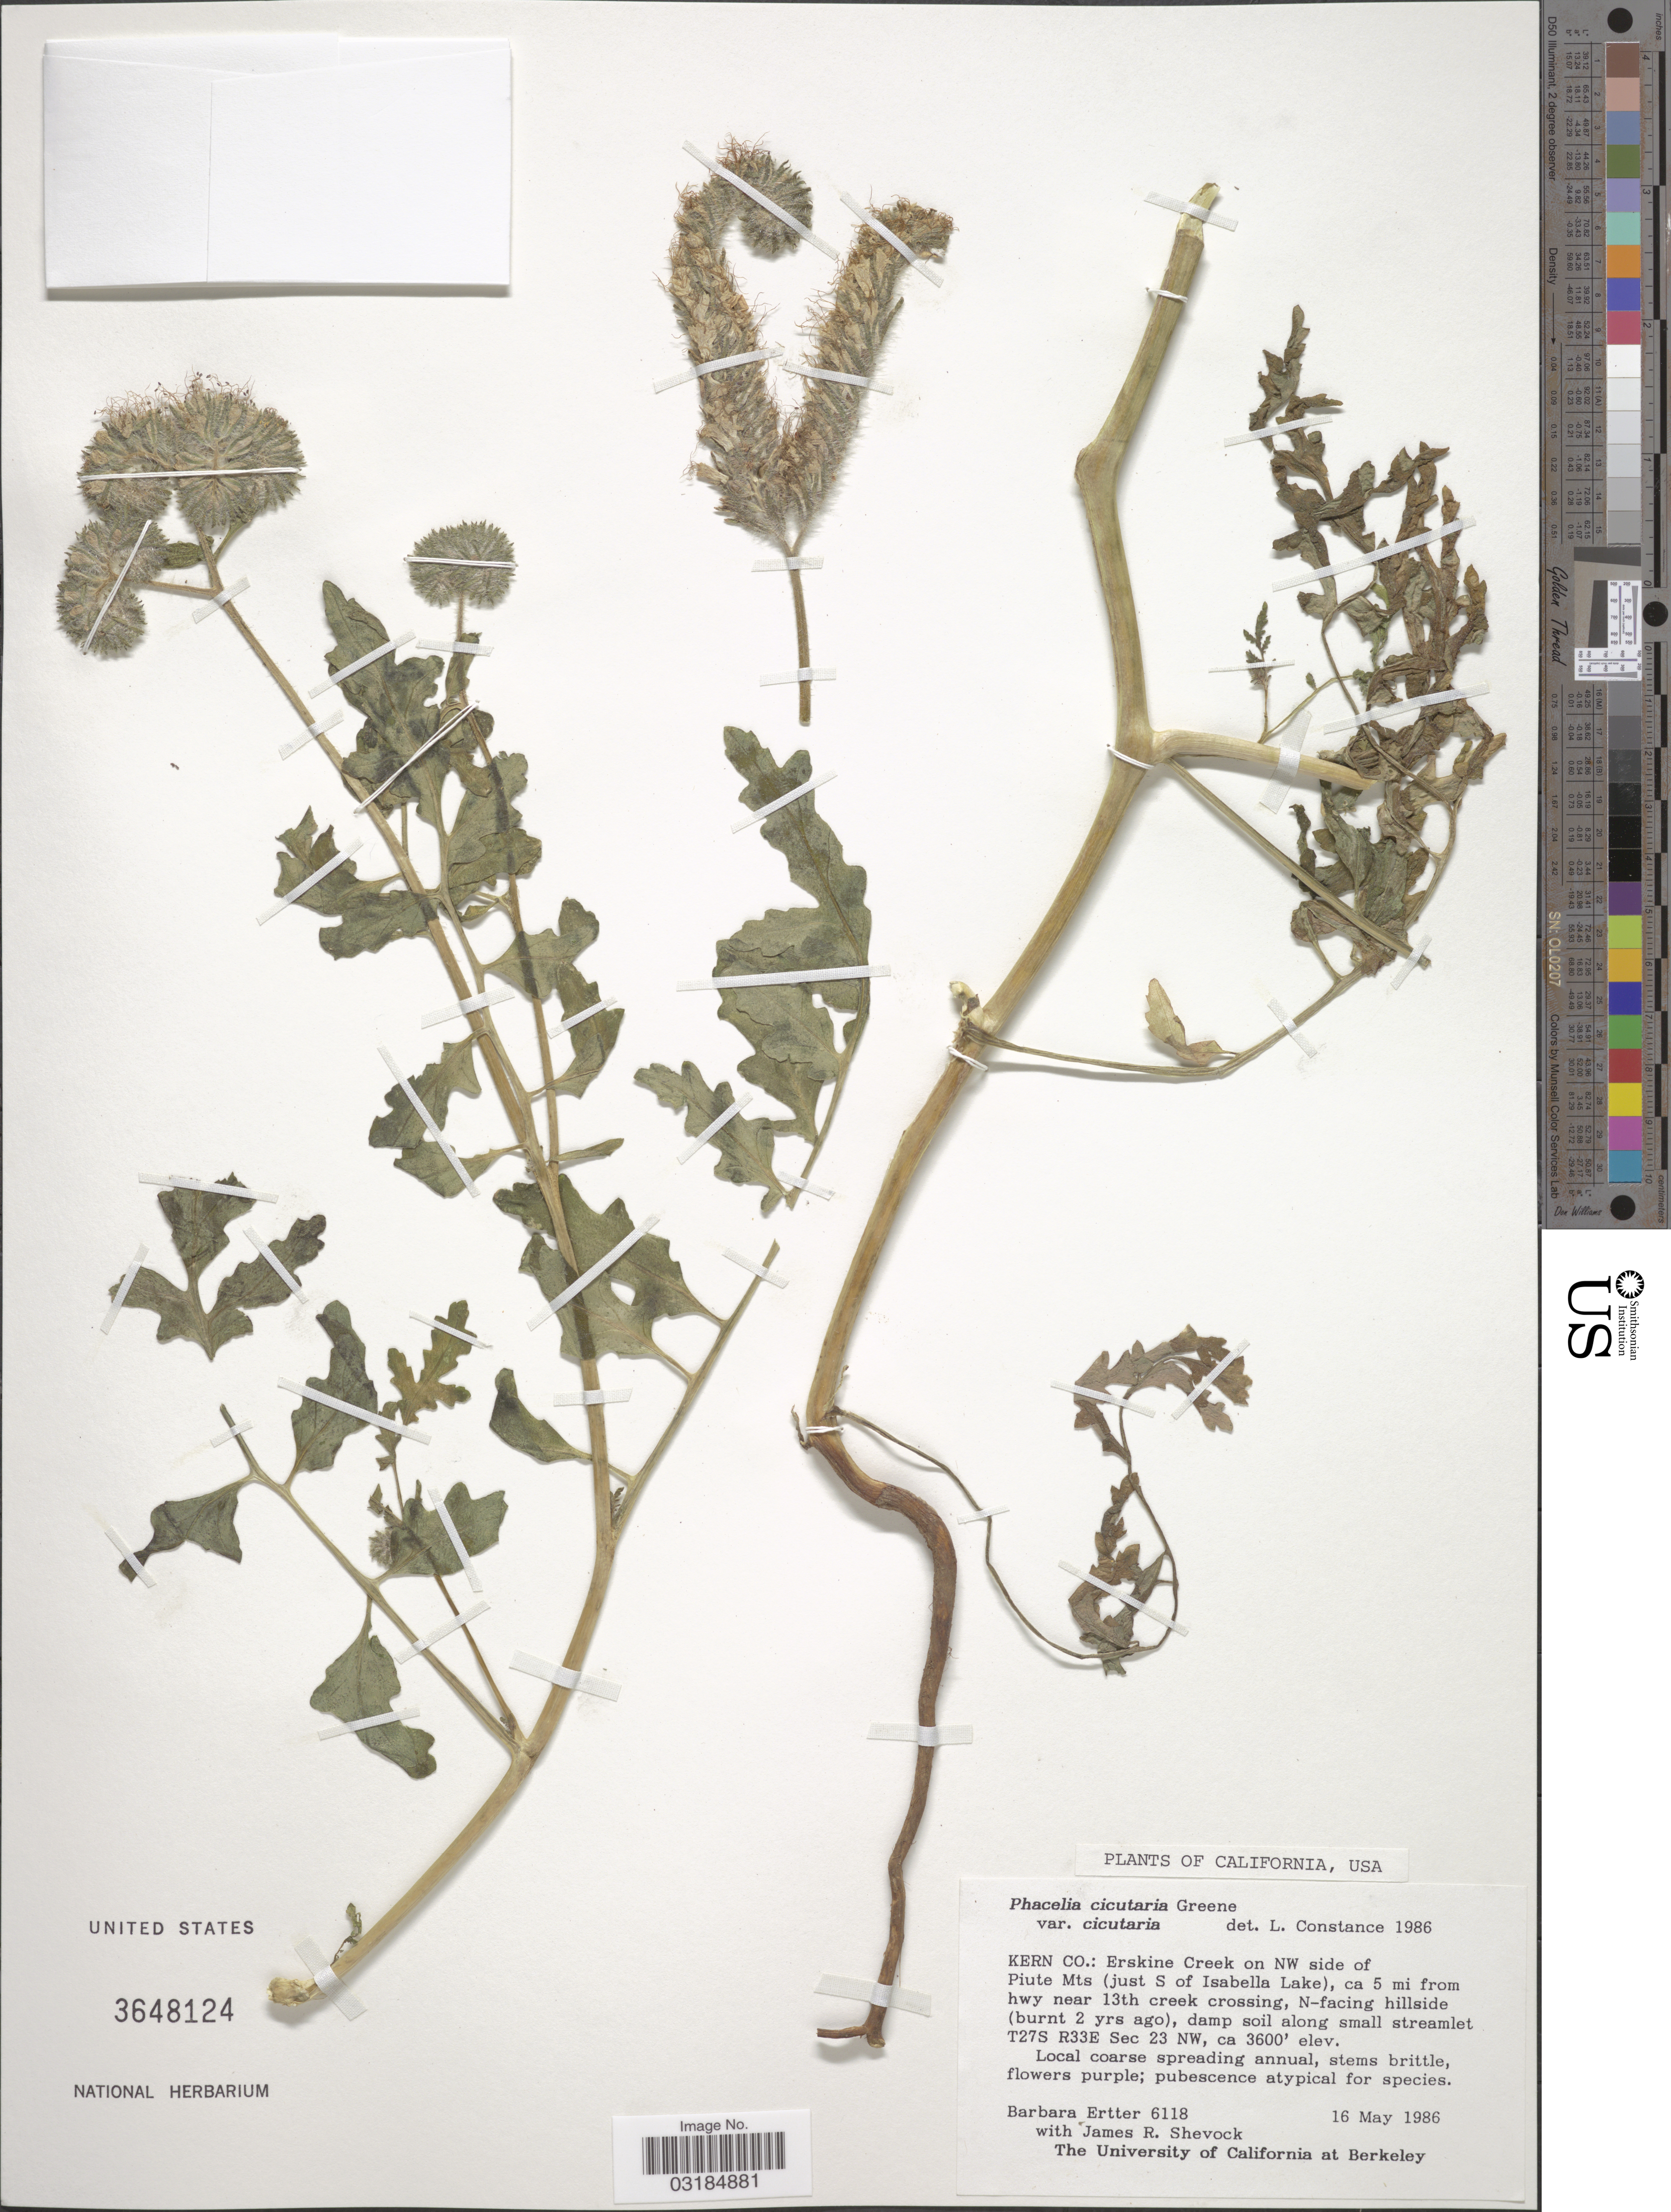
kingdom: Plantae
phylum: Tracheophyta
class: Magnoliopsida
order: Boraginales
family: Hydrophyllaceae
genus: Phacelia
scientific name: Phacelia cicutaria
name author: Greene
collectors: B. Ertter & J. R. Shevock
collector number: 6118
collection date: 1986-05-16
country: United States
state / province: California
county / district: Kern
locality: Kern Co.: Eskine Creek on NW side of Piute Mts (just S of Isabella Lake), ca 5 mi from hwy near 13th creek crossing, N-facing hillside (burnt 2 yrs ago), damp soil along small streamlet T27S R33E Sec 23 NW.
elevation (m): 1097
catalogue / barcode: US 3648124